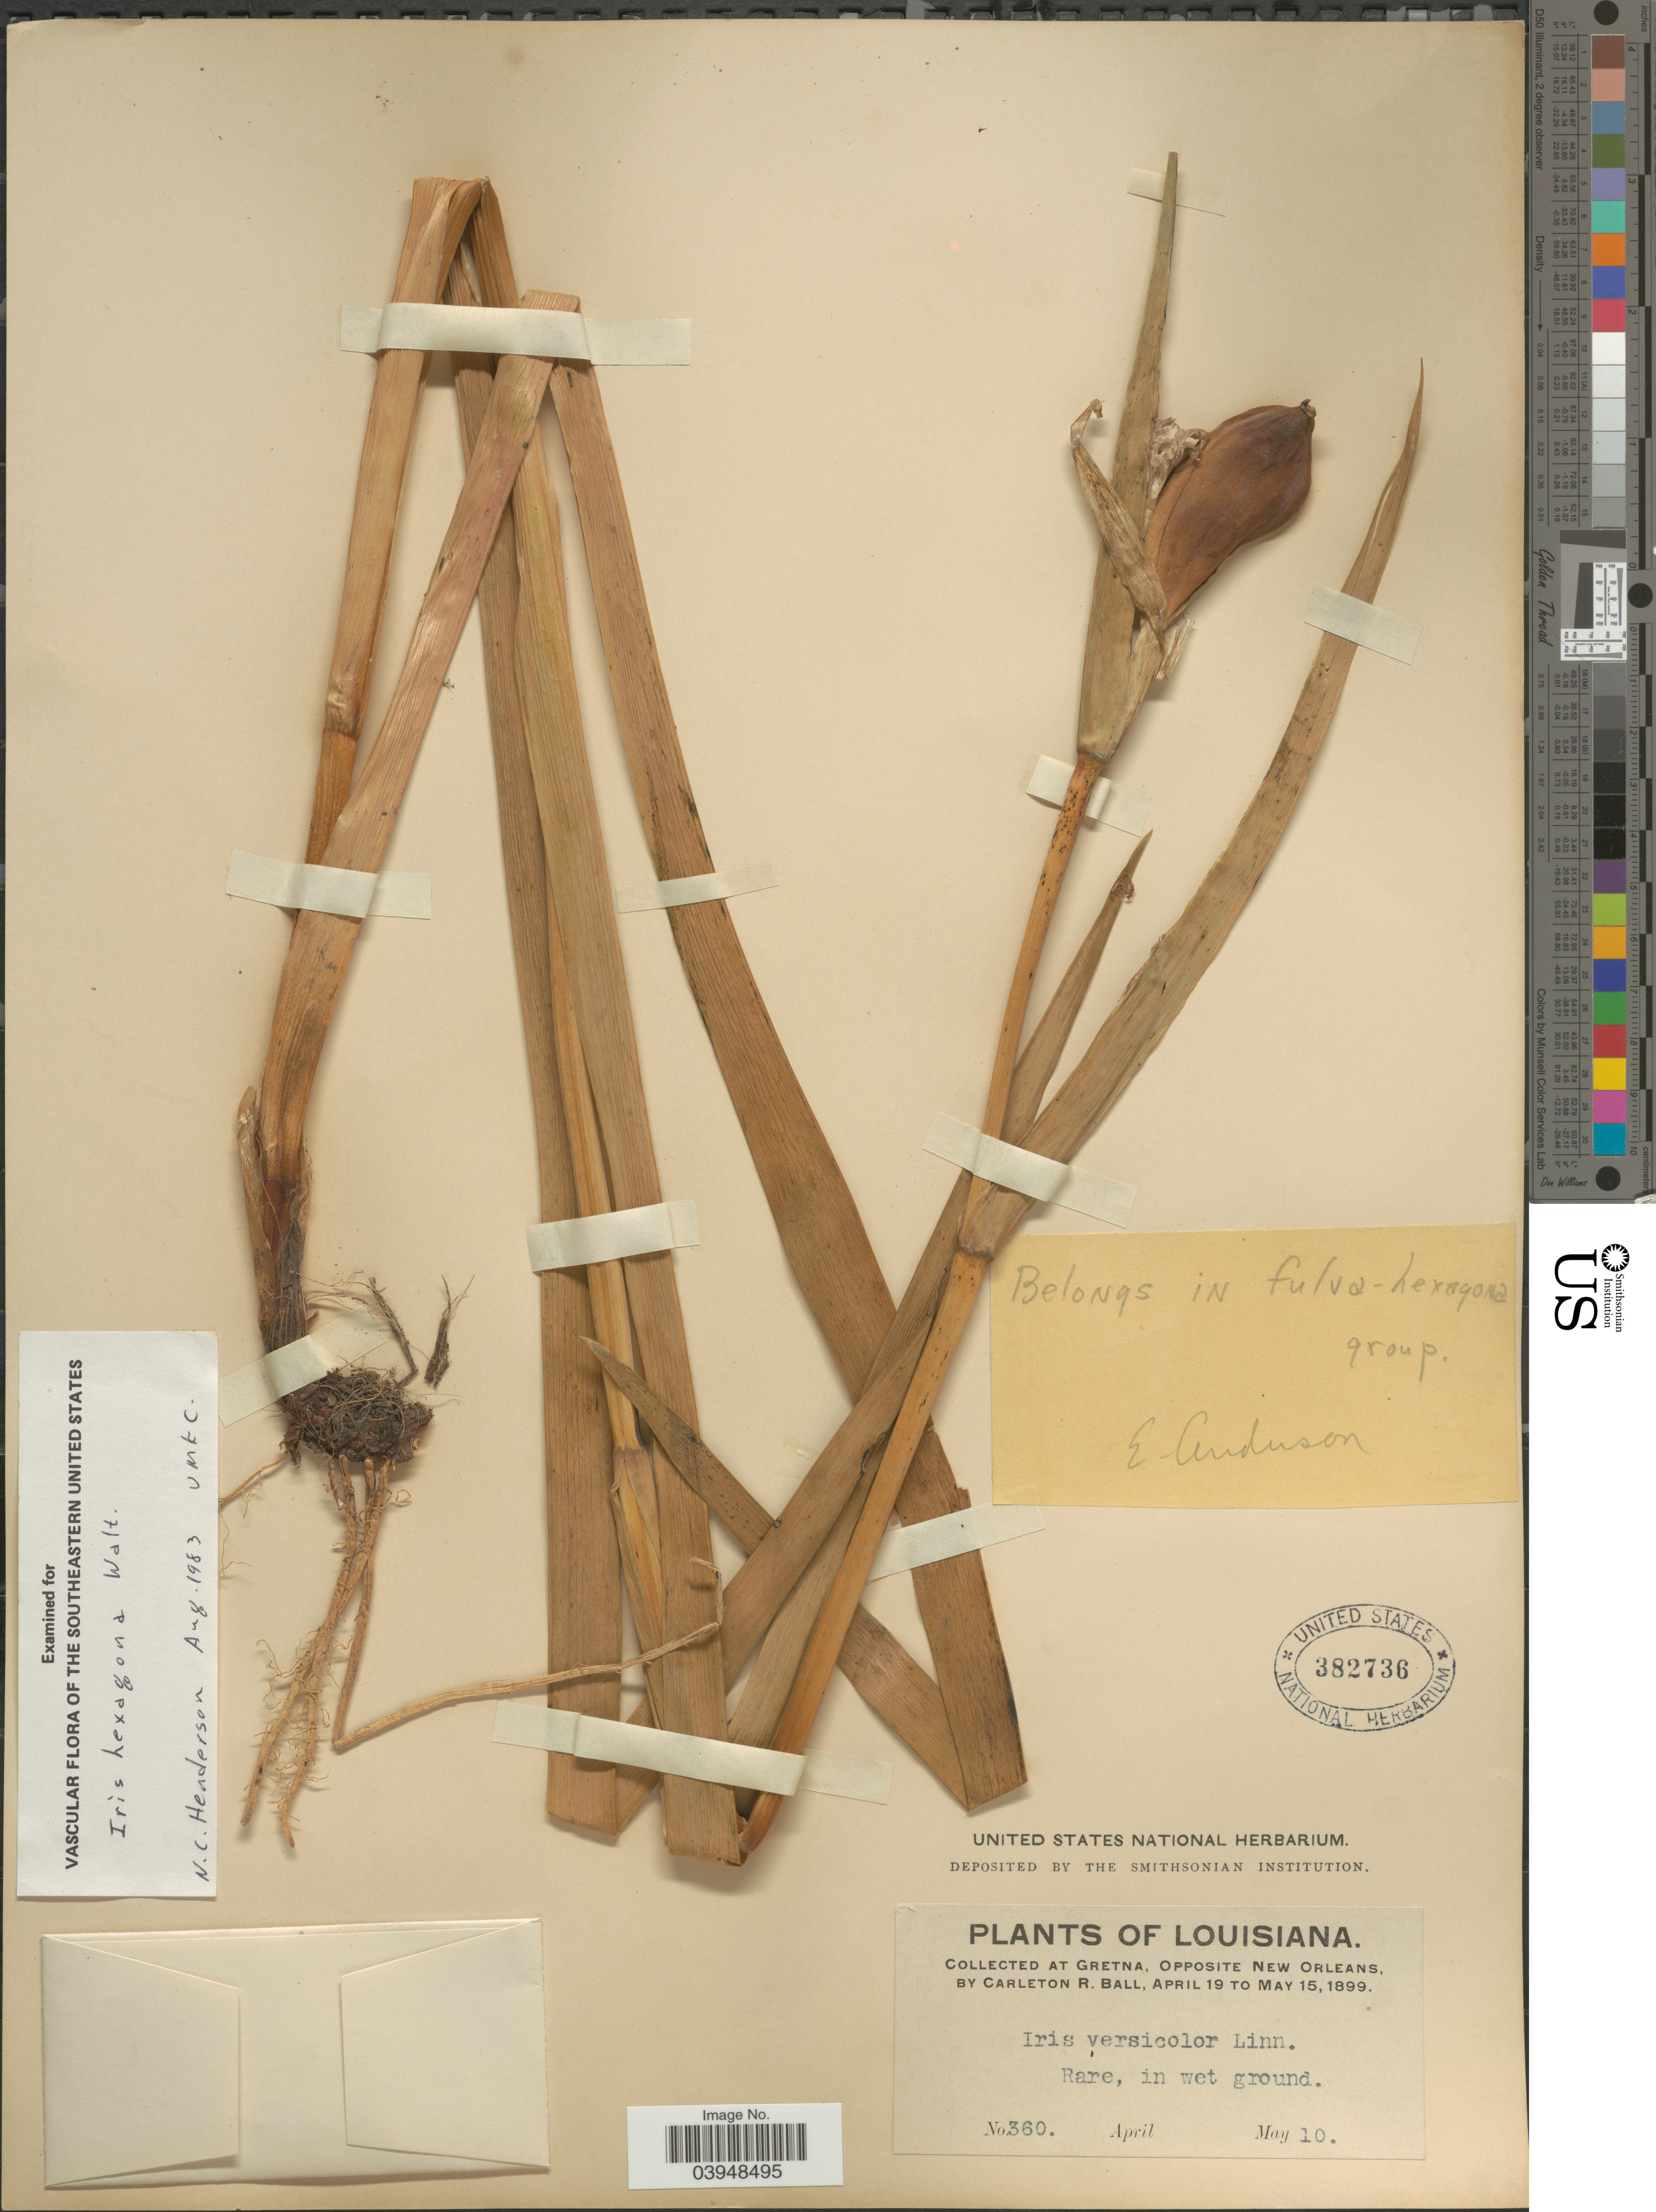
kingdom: Plantae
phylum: Tracheophyta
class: Liliopsida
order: Asparagales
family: Iridaceae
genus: Iris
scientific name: Iris hexagona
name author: Walter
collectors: C. R. Ball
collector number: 360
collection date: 1899-05-10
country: United States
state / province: Louisiana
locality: Gretna, Opposite New Orleans.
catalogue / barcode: US 382736